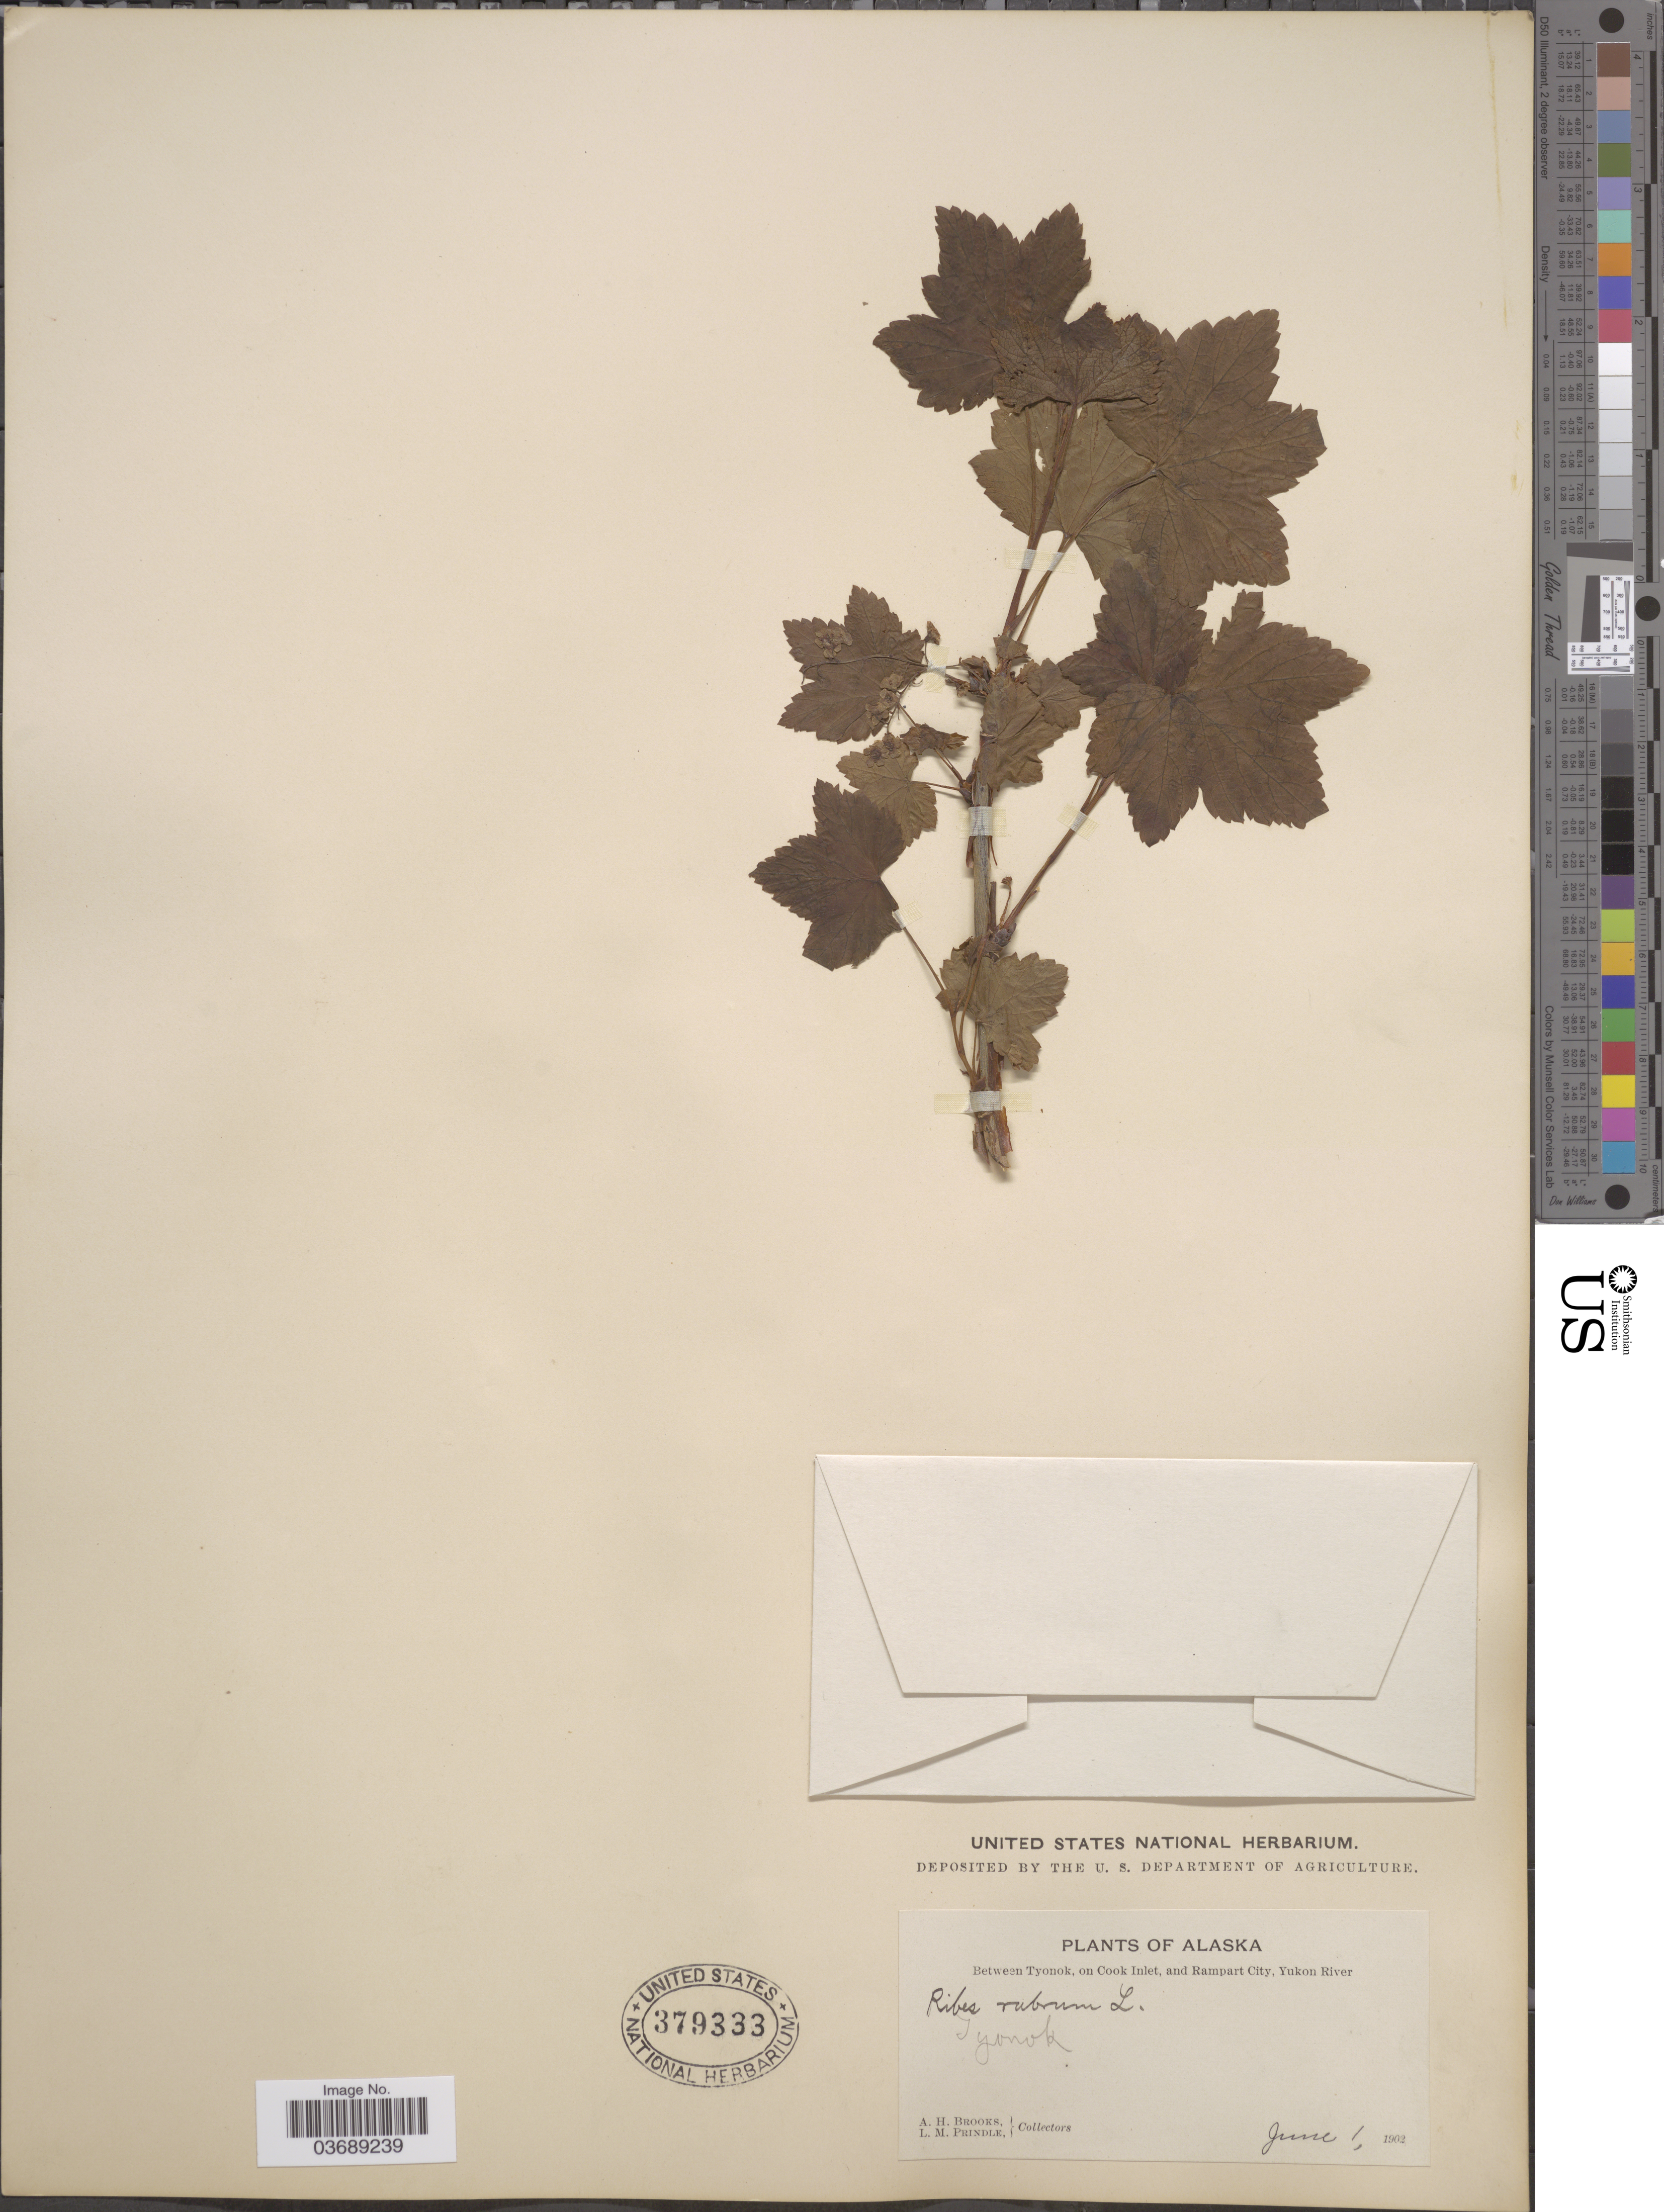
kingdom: Plantae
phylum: Tracheophyta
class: Magnoliopsida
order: Saxifragales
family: Grossulariaceae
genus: Ribes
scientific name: Ribes triste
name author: Pall.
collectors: A. Brooks & L. Prindle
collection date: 1902-06-01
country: United States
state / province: Alaska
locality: Between Tyonok, on Cook Inlet, and Rampart City, Yukon River.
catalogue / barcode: US 379333